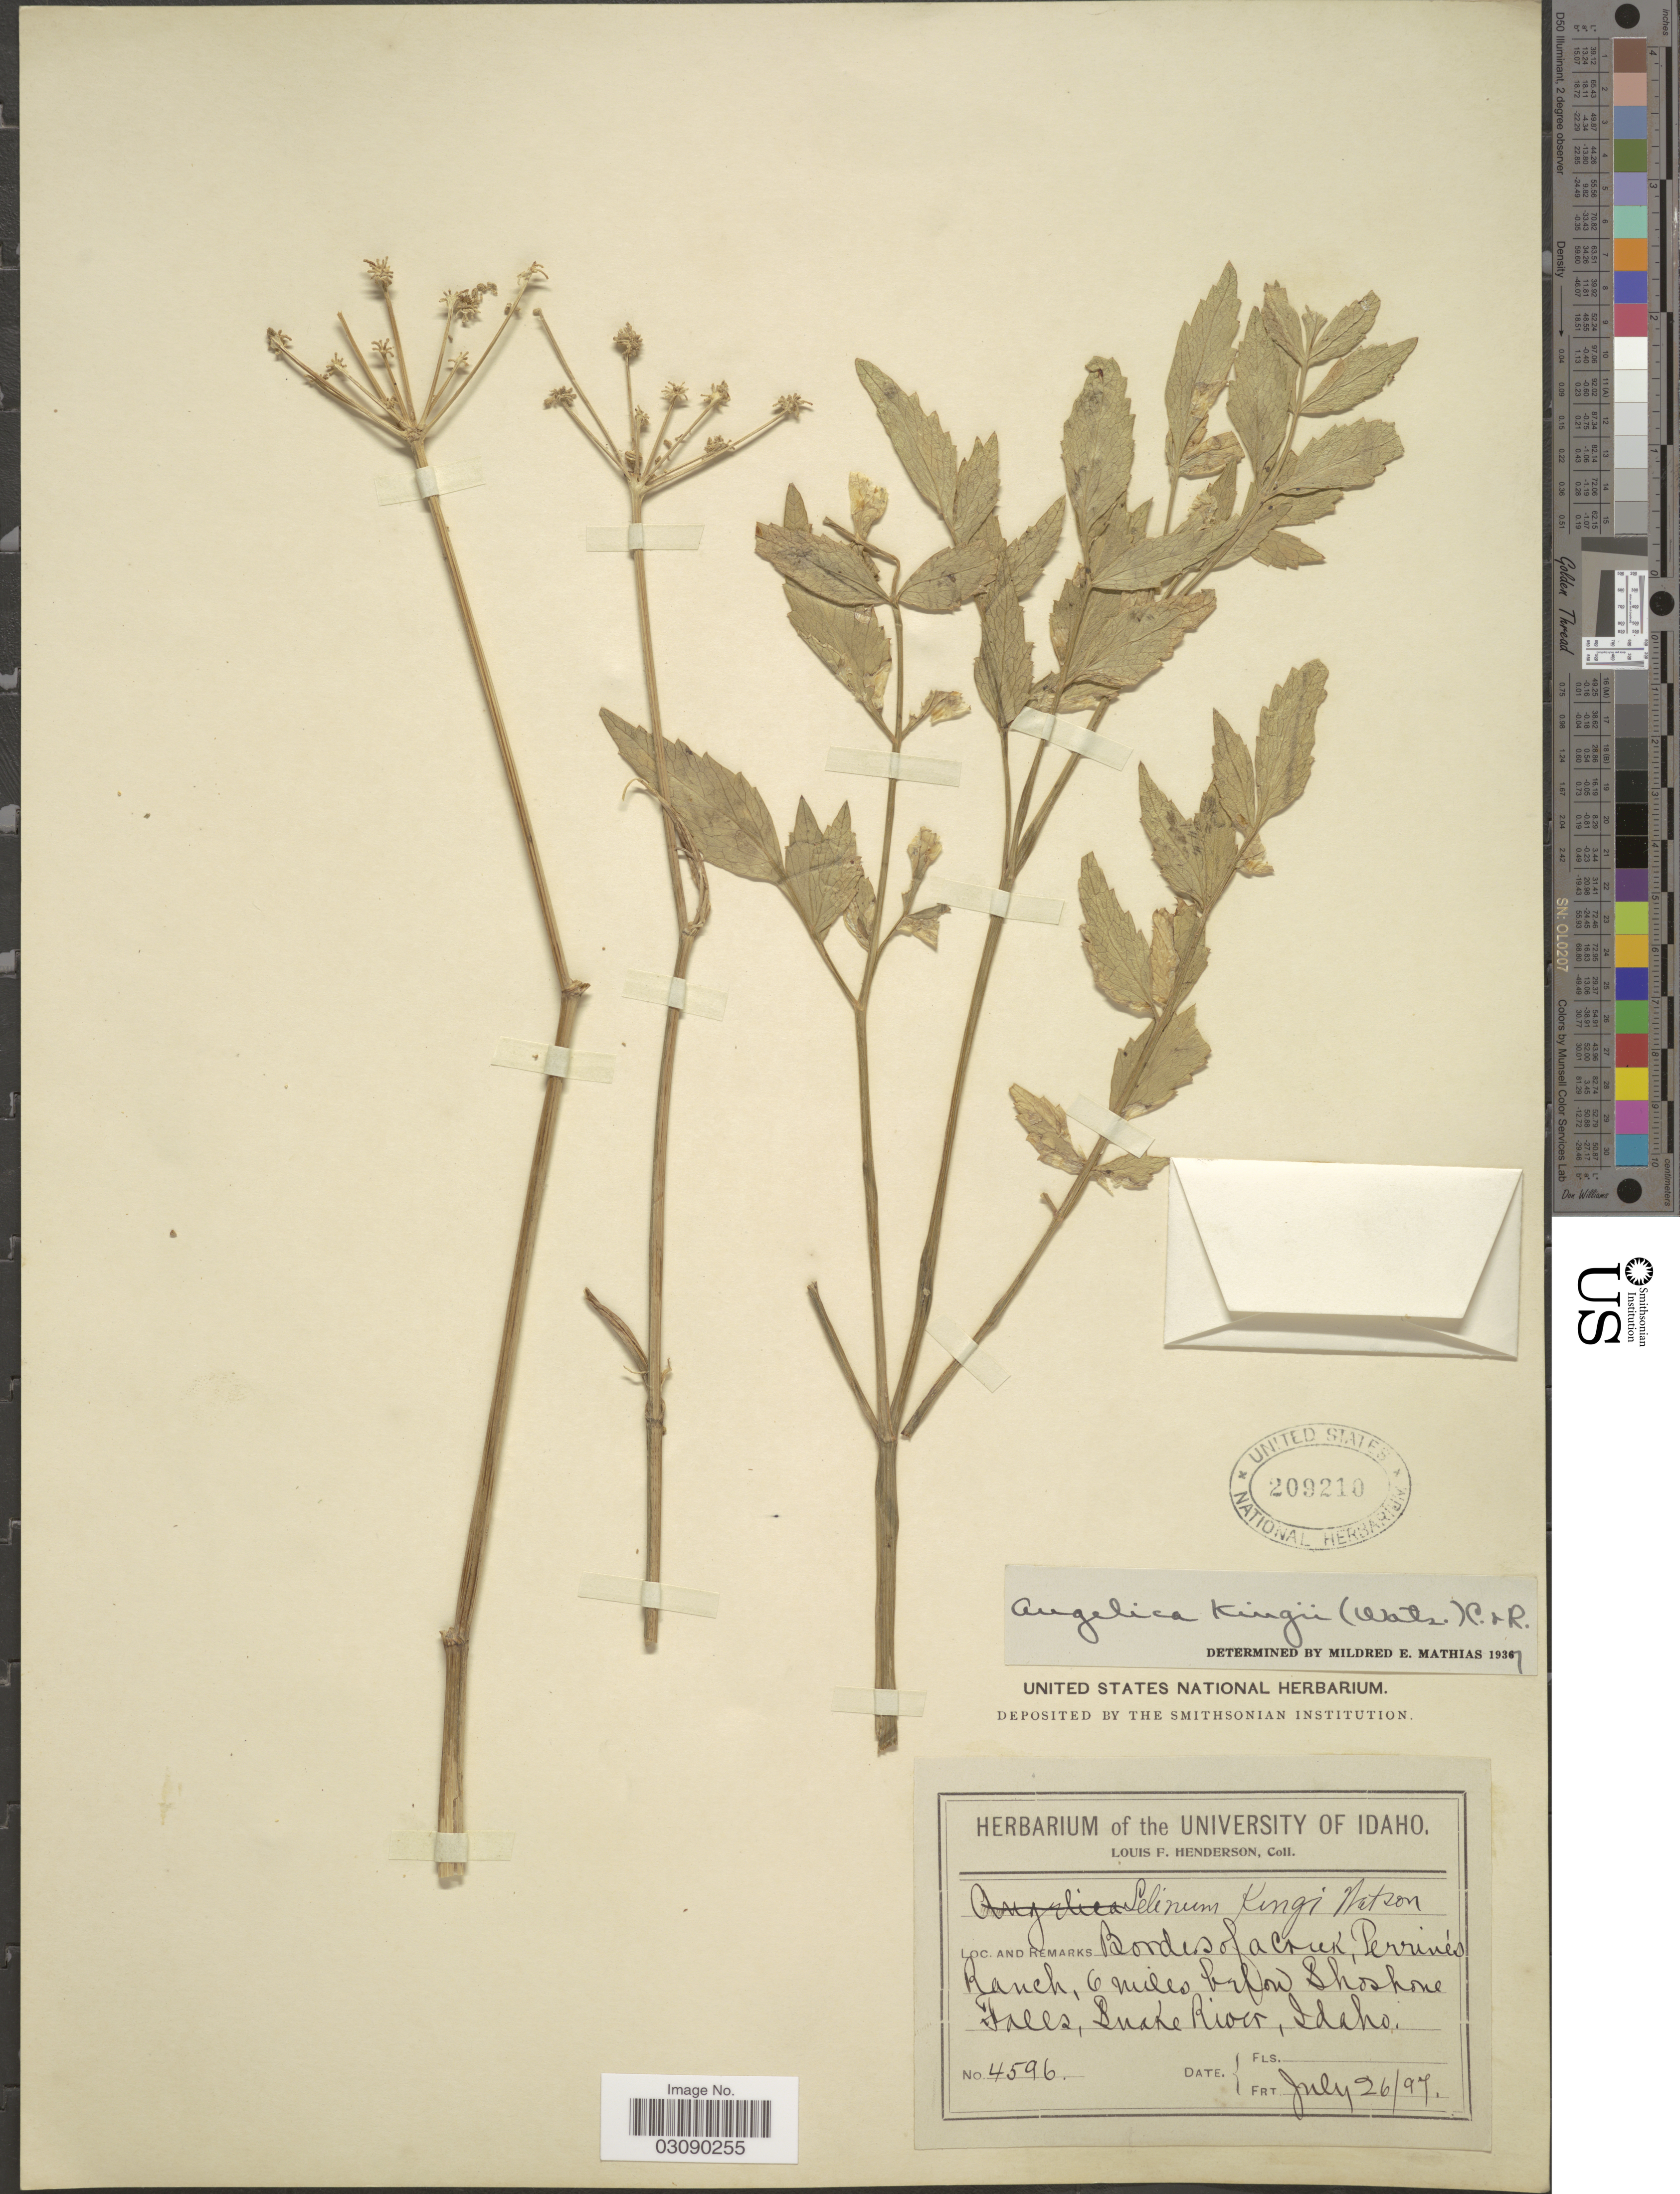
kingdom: Plantae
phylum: Tracheophyta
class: Magnoliopsida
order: Apiales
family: Apiaceae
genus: Angelica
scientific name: Angelica canbyi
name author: J.M. Coult. & Rose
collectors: L. Henderson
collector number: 4596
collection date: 1897-07-26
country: United States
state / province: Idaho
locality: Borders of a Creek, Perrine's Ranch, 6 miles below Shoshone Falls, Snake River.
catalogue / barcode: US 209210